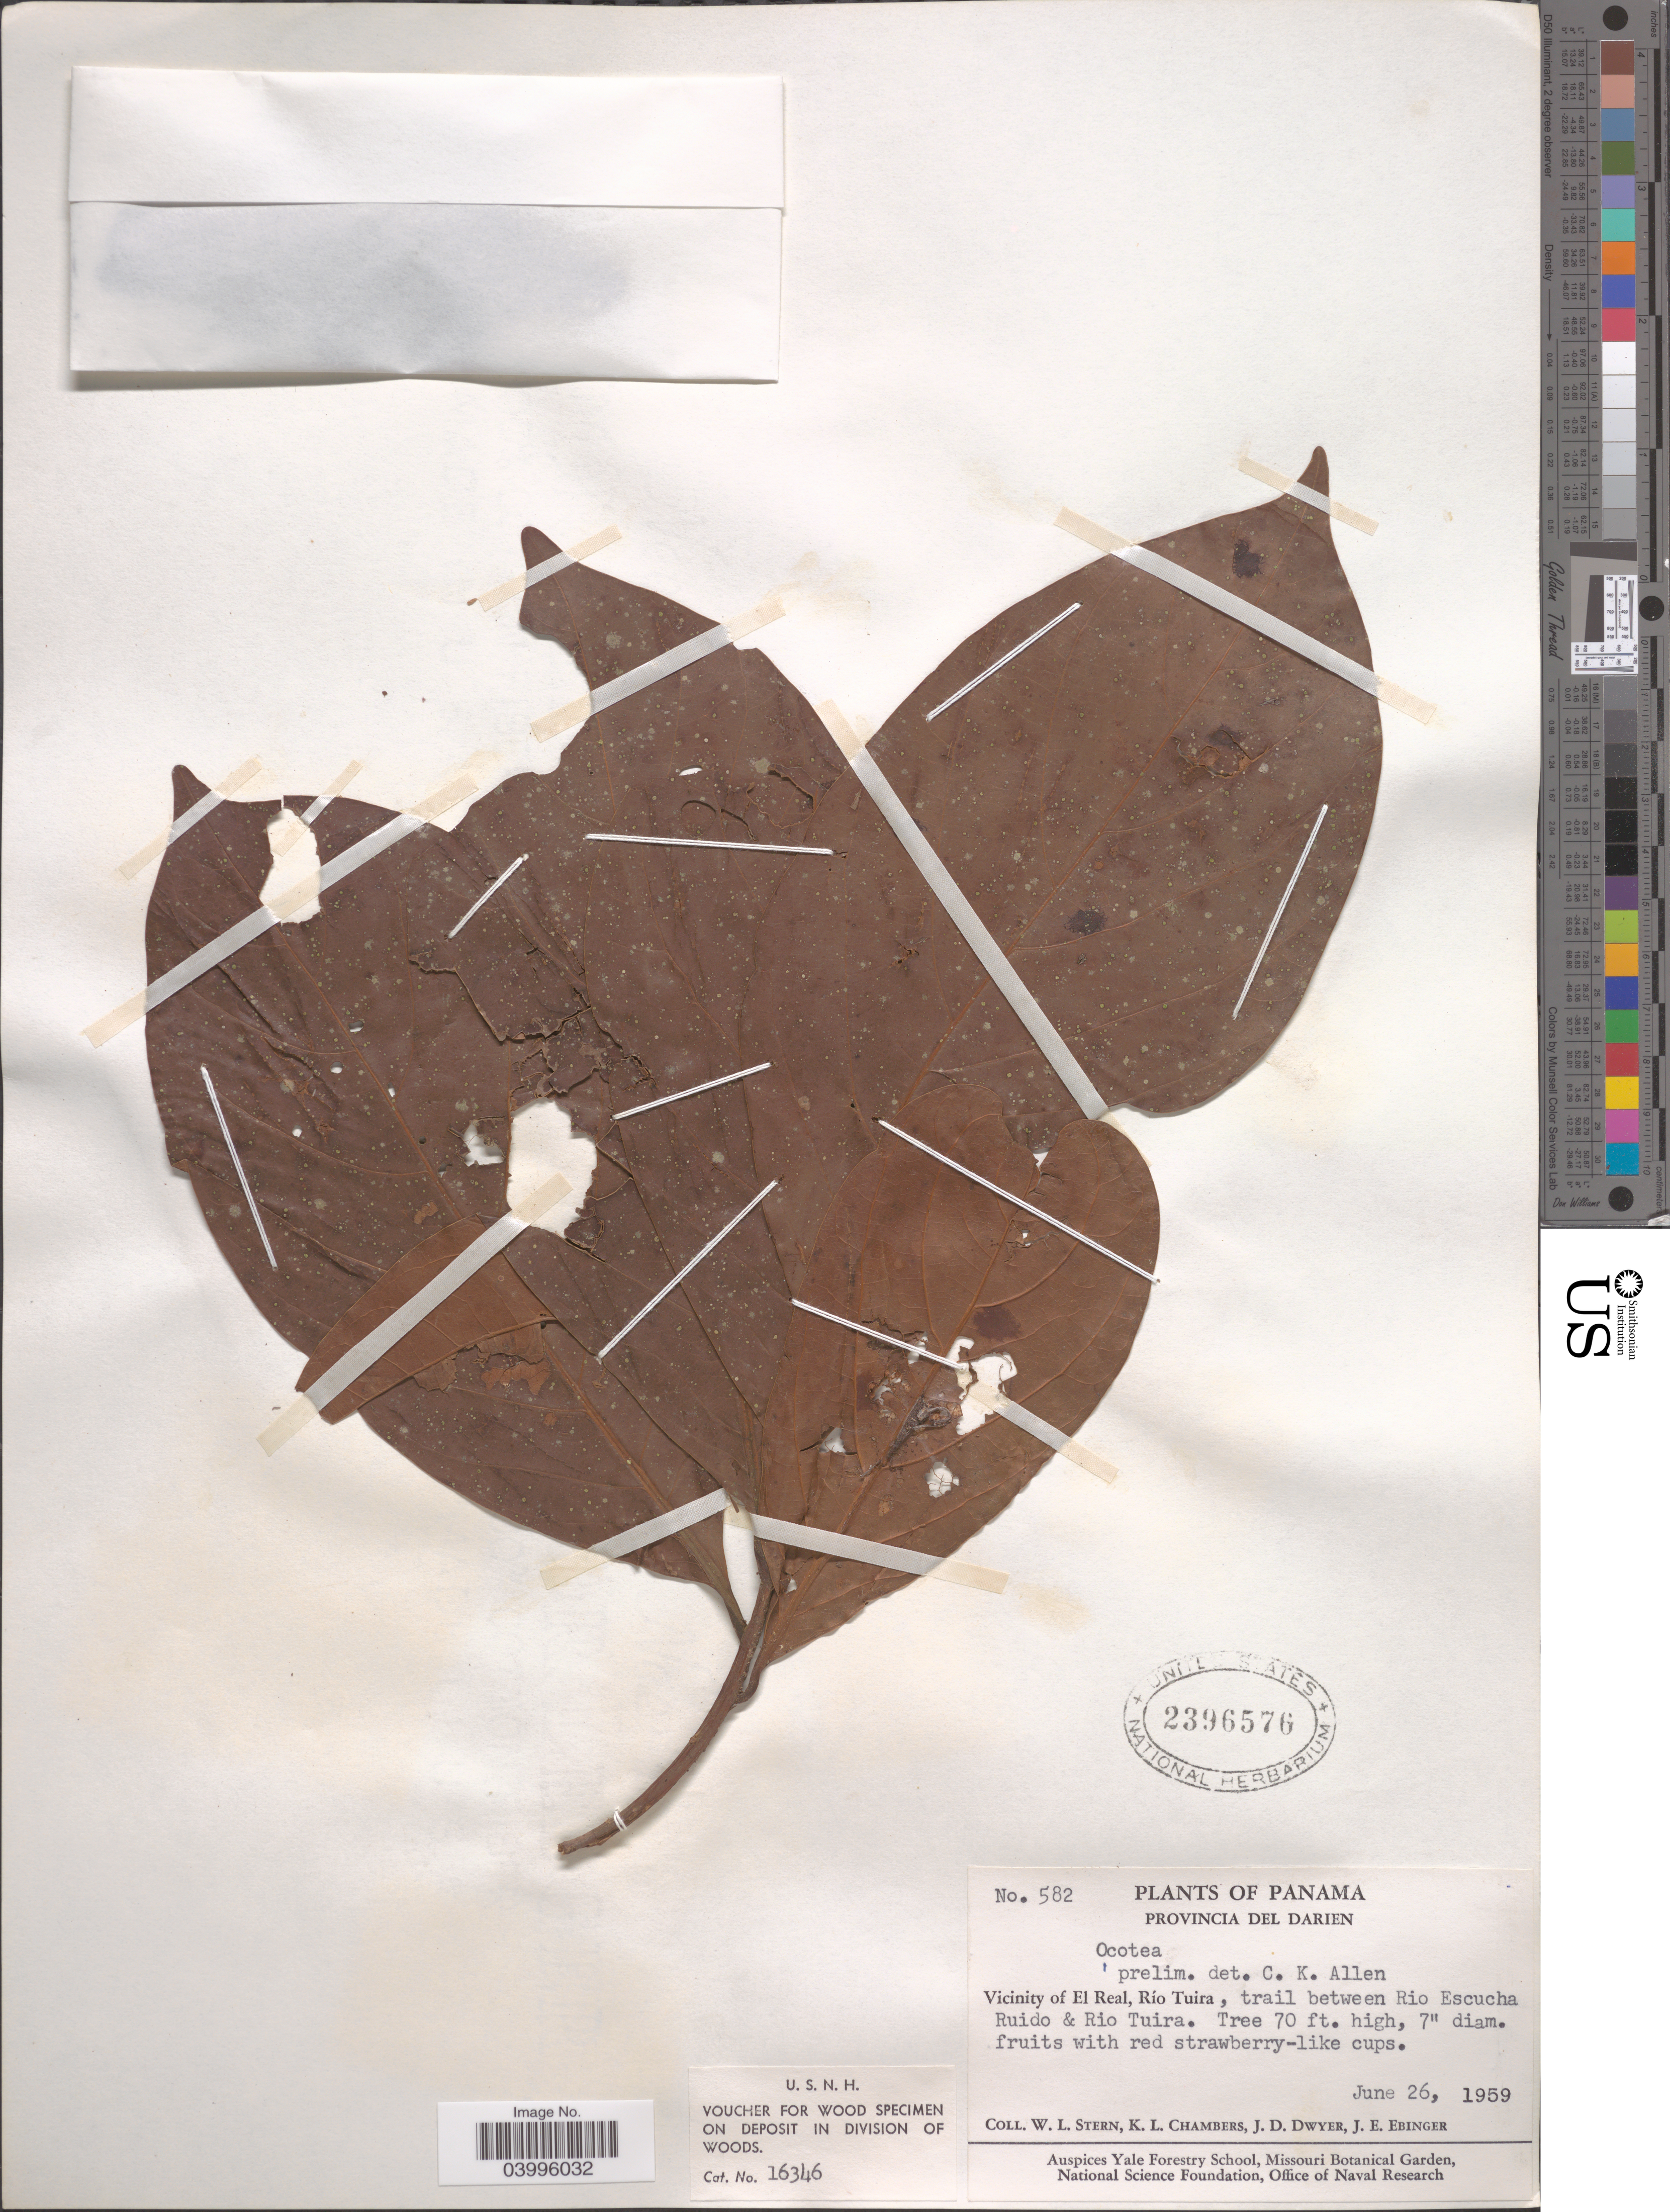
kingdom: Plantae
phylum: Tracheophyta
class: Magnoliopsida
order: Laurales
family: Lauraceae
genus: Ocotea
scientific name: Ocotea sp.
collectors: W. L. Stern, K. Chambers, J. D. Dwyer & J. Ebinger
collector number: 582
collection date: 1959-06-26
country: Panama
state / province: Darien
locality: Vicinity of El Real, Río Tuira, trail between Rio Escucha Ruido & Rio Tuira.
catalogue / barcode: US 2396576